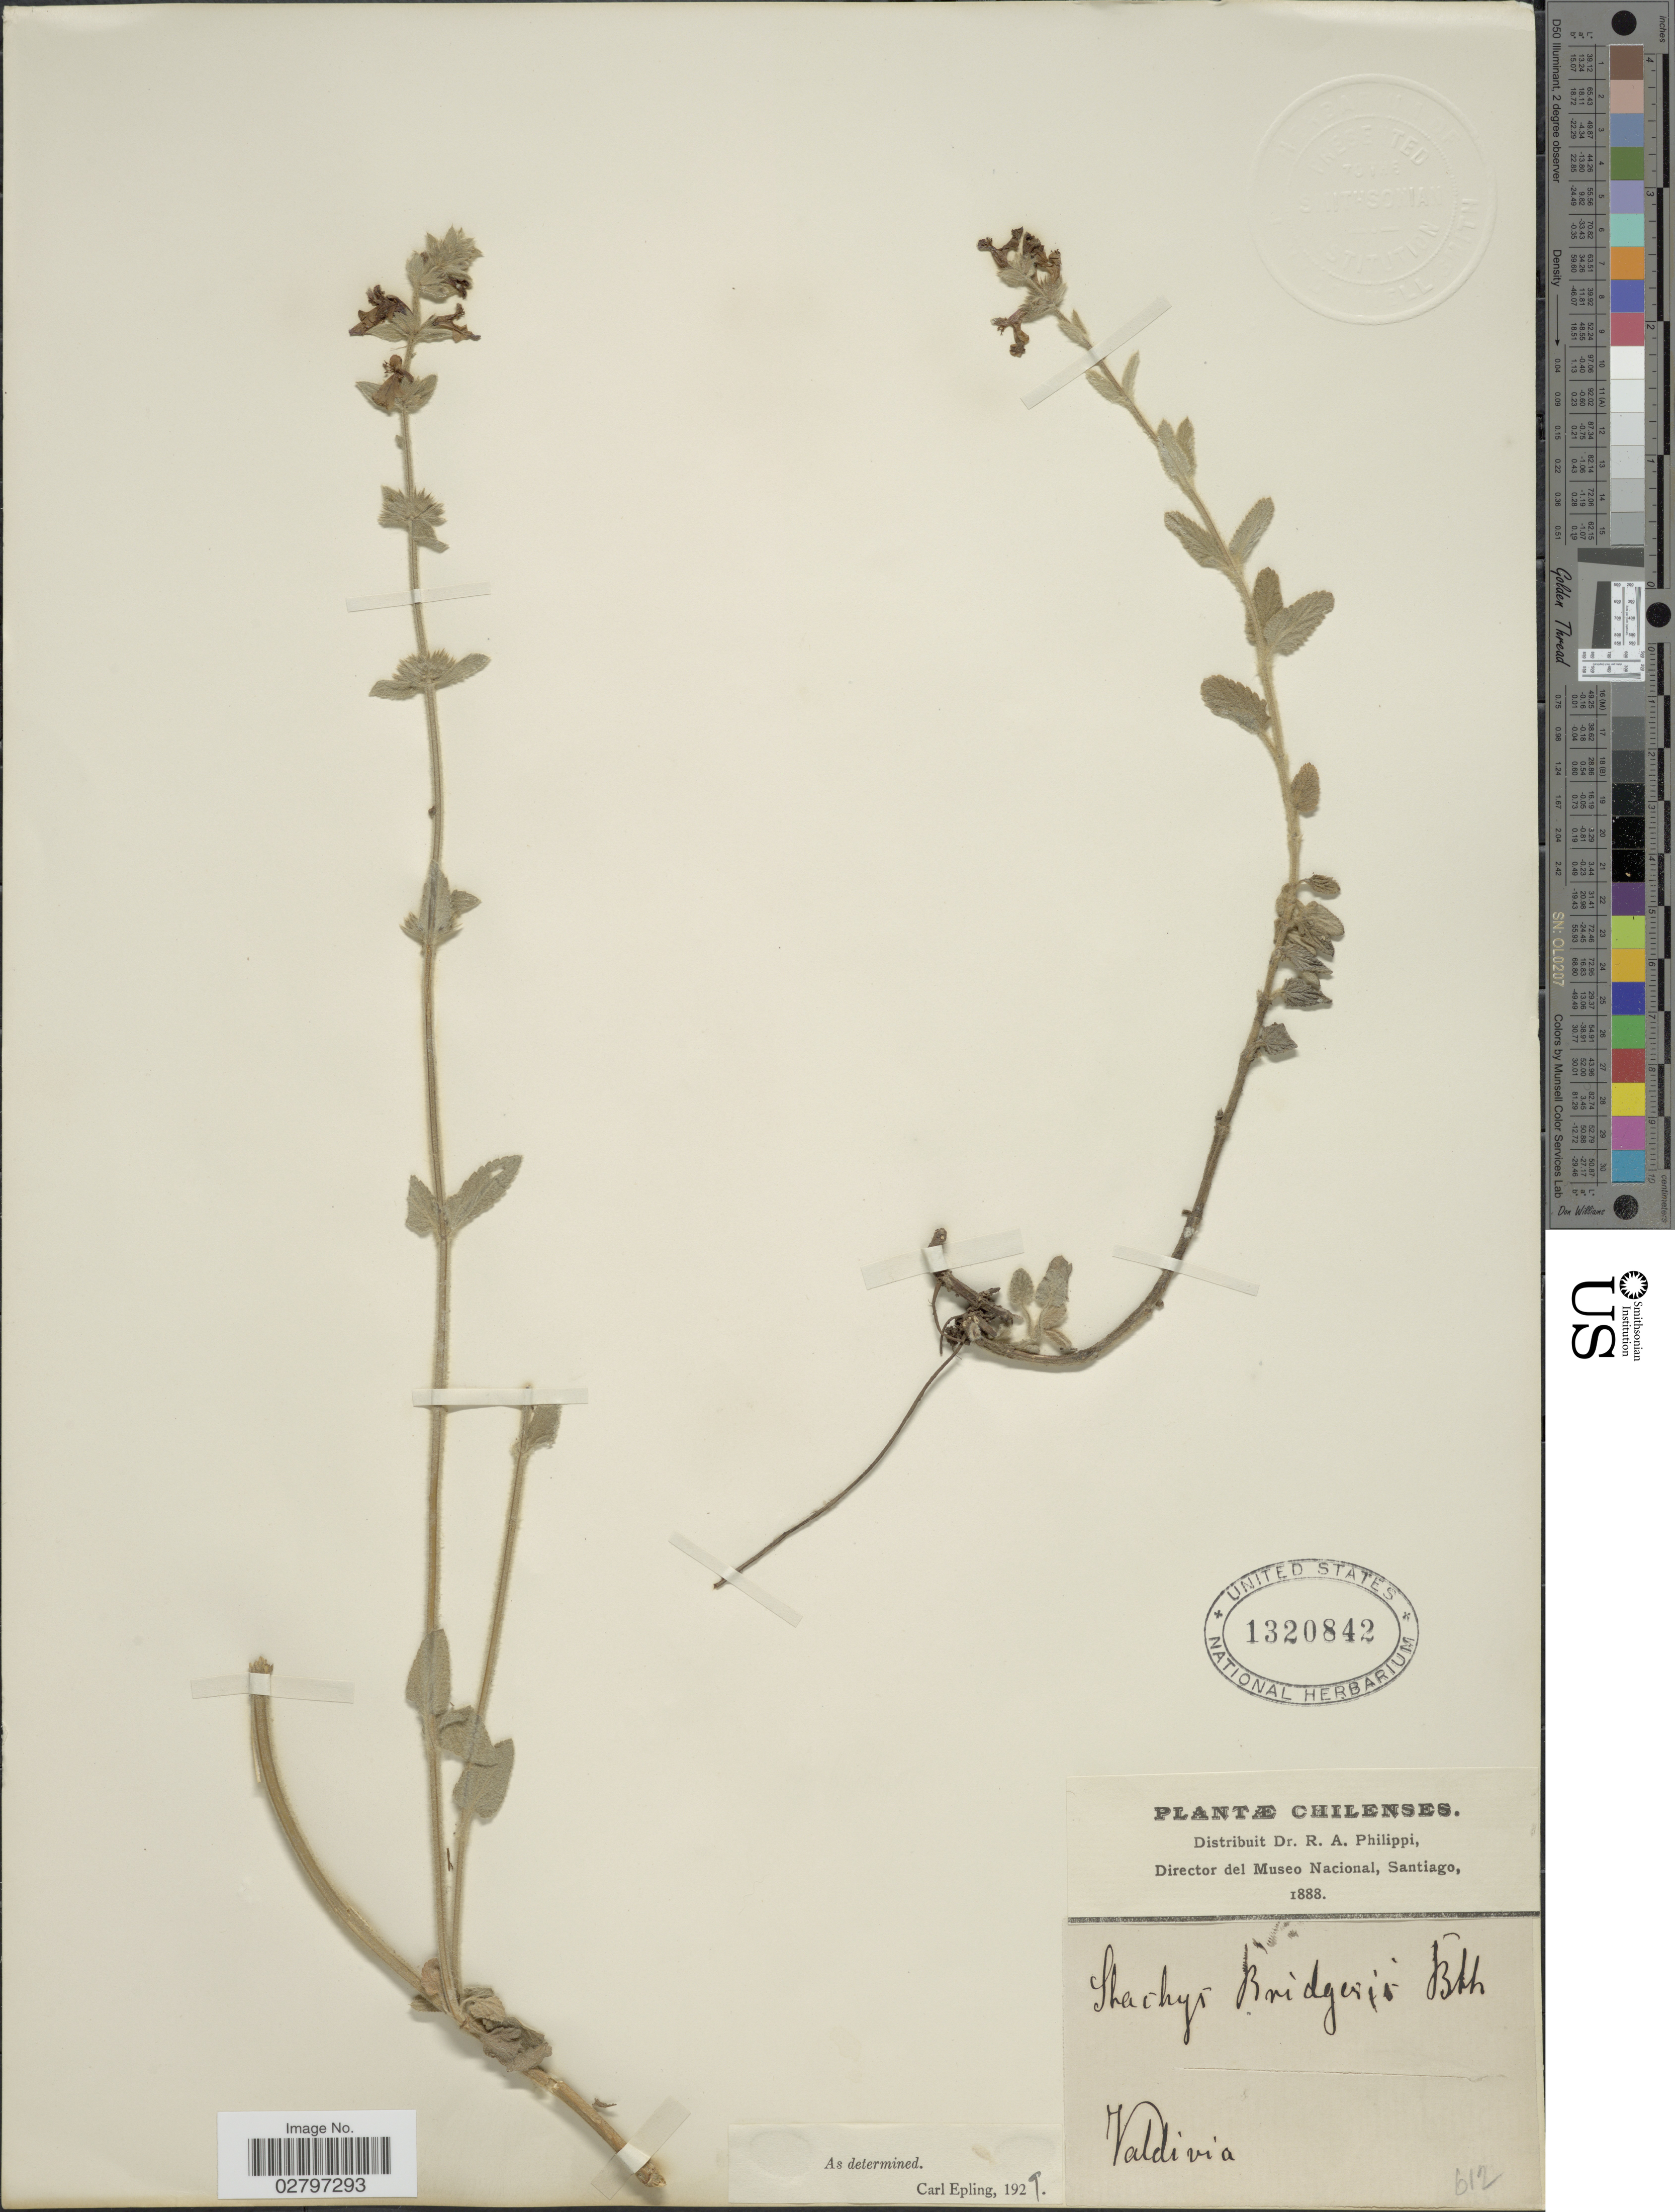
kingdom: Plantae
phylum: Tracheophyta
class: Magnoliopsida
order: Lamiales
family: Lamiaceae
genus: Stachys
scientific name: Stachys bridgesii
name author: Benth.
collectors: R. A. Philippi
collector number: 612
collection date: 1888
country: Chile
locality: Valdivia.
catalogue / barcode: US 1320842